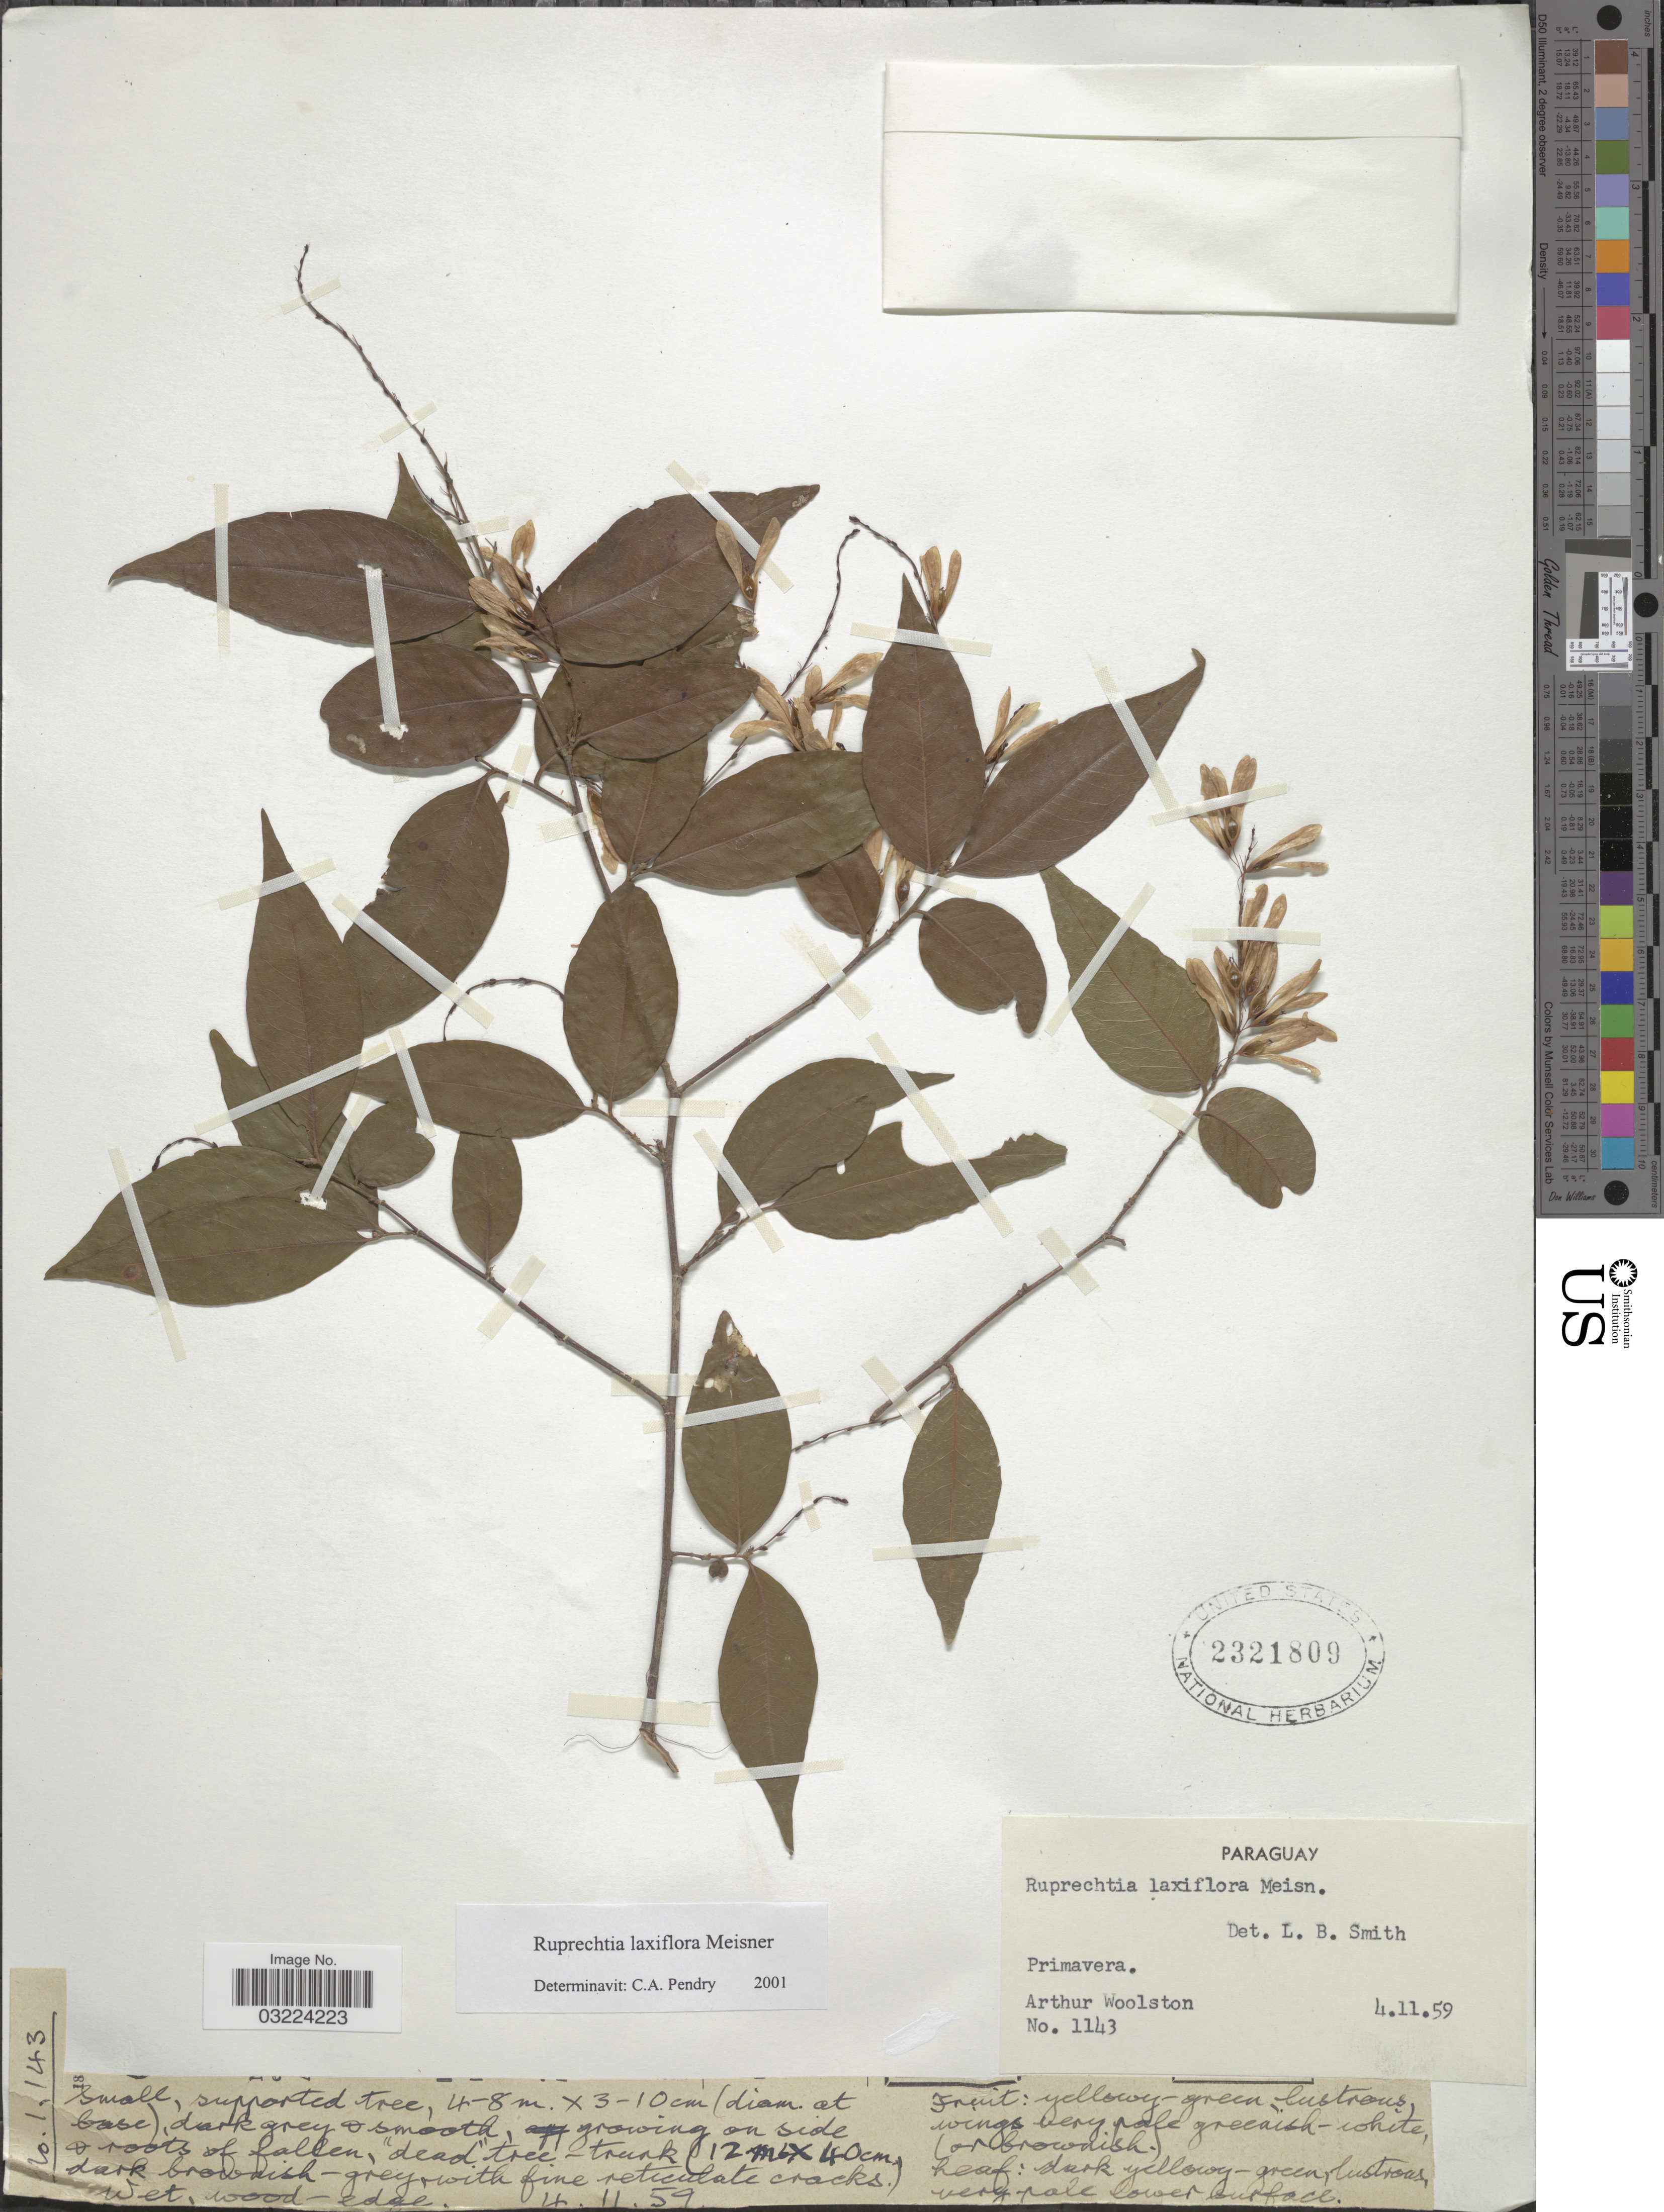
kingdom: Plantae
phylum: Tracheophyta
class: Magnoliopsida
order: Caryophyllales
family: Polygonaceae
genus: Ruprechtia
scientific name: Ruprechtia laxiflora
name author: Meisn.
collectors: A. L. Woolston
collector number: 1143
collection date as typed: Transcribed d/m/y: 4/11/59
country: Paraguay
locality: Primavera.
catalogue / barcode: US 2321809